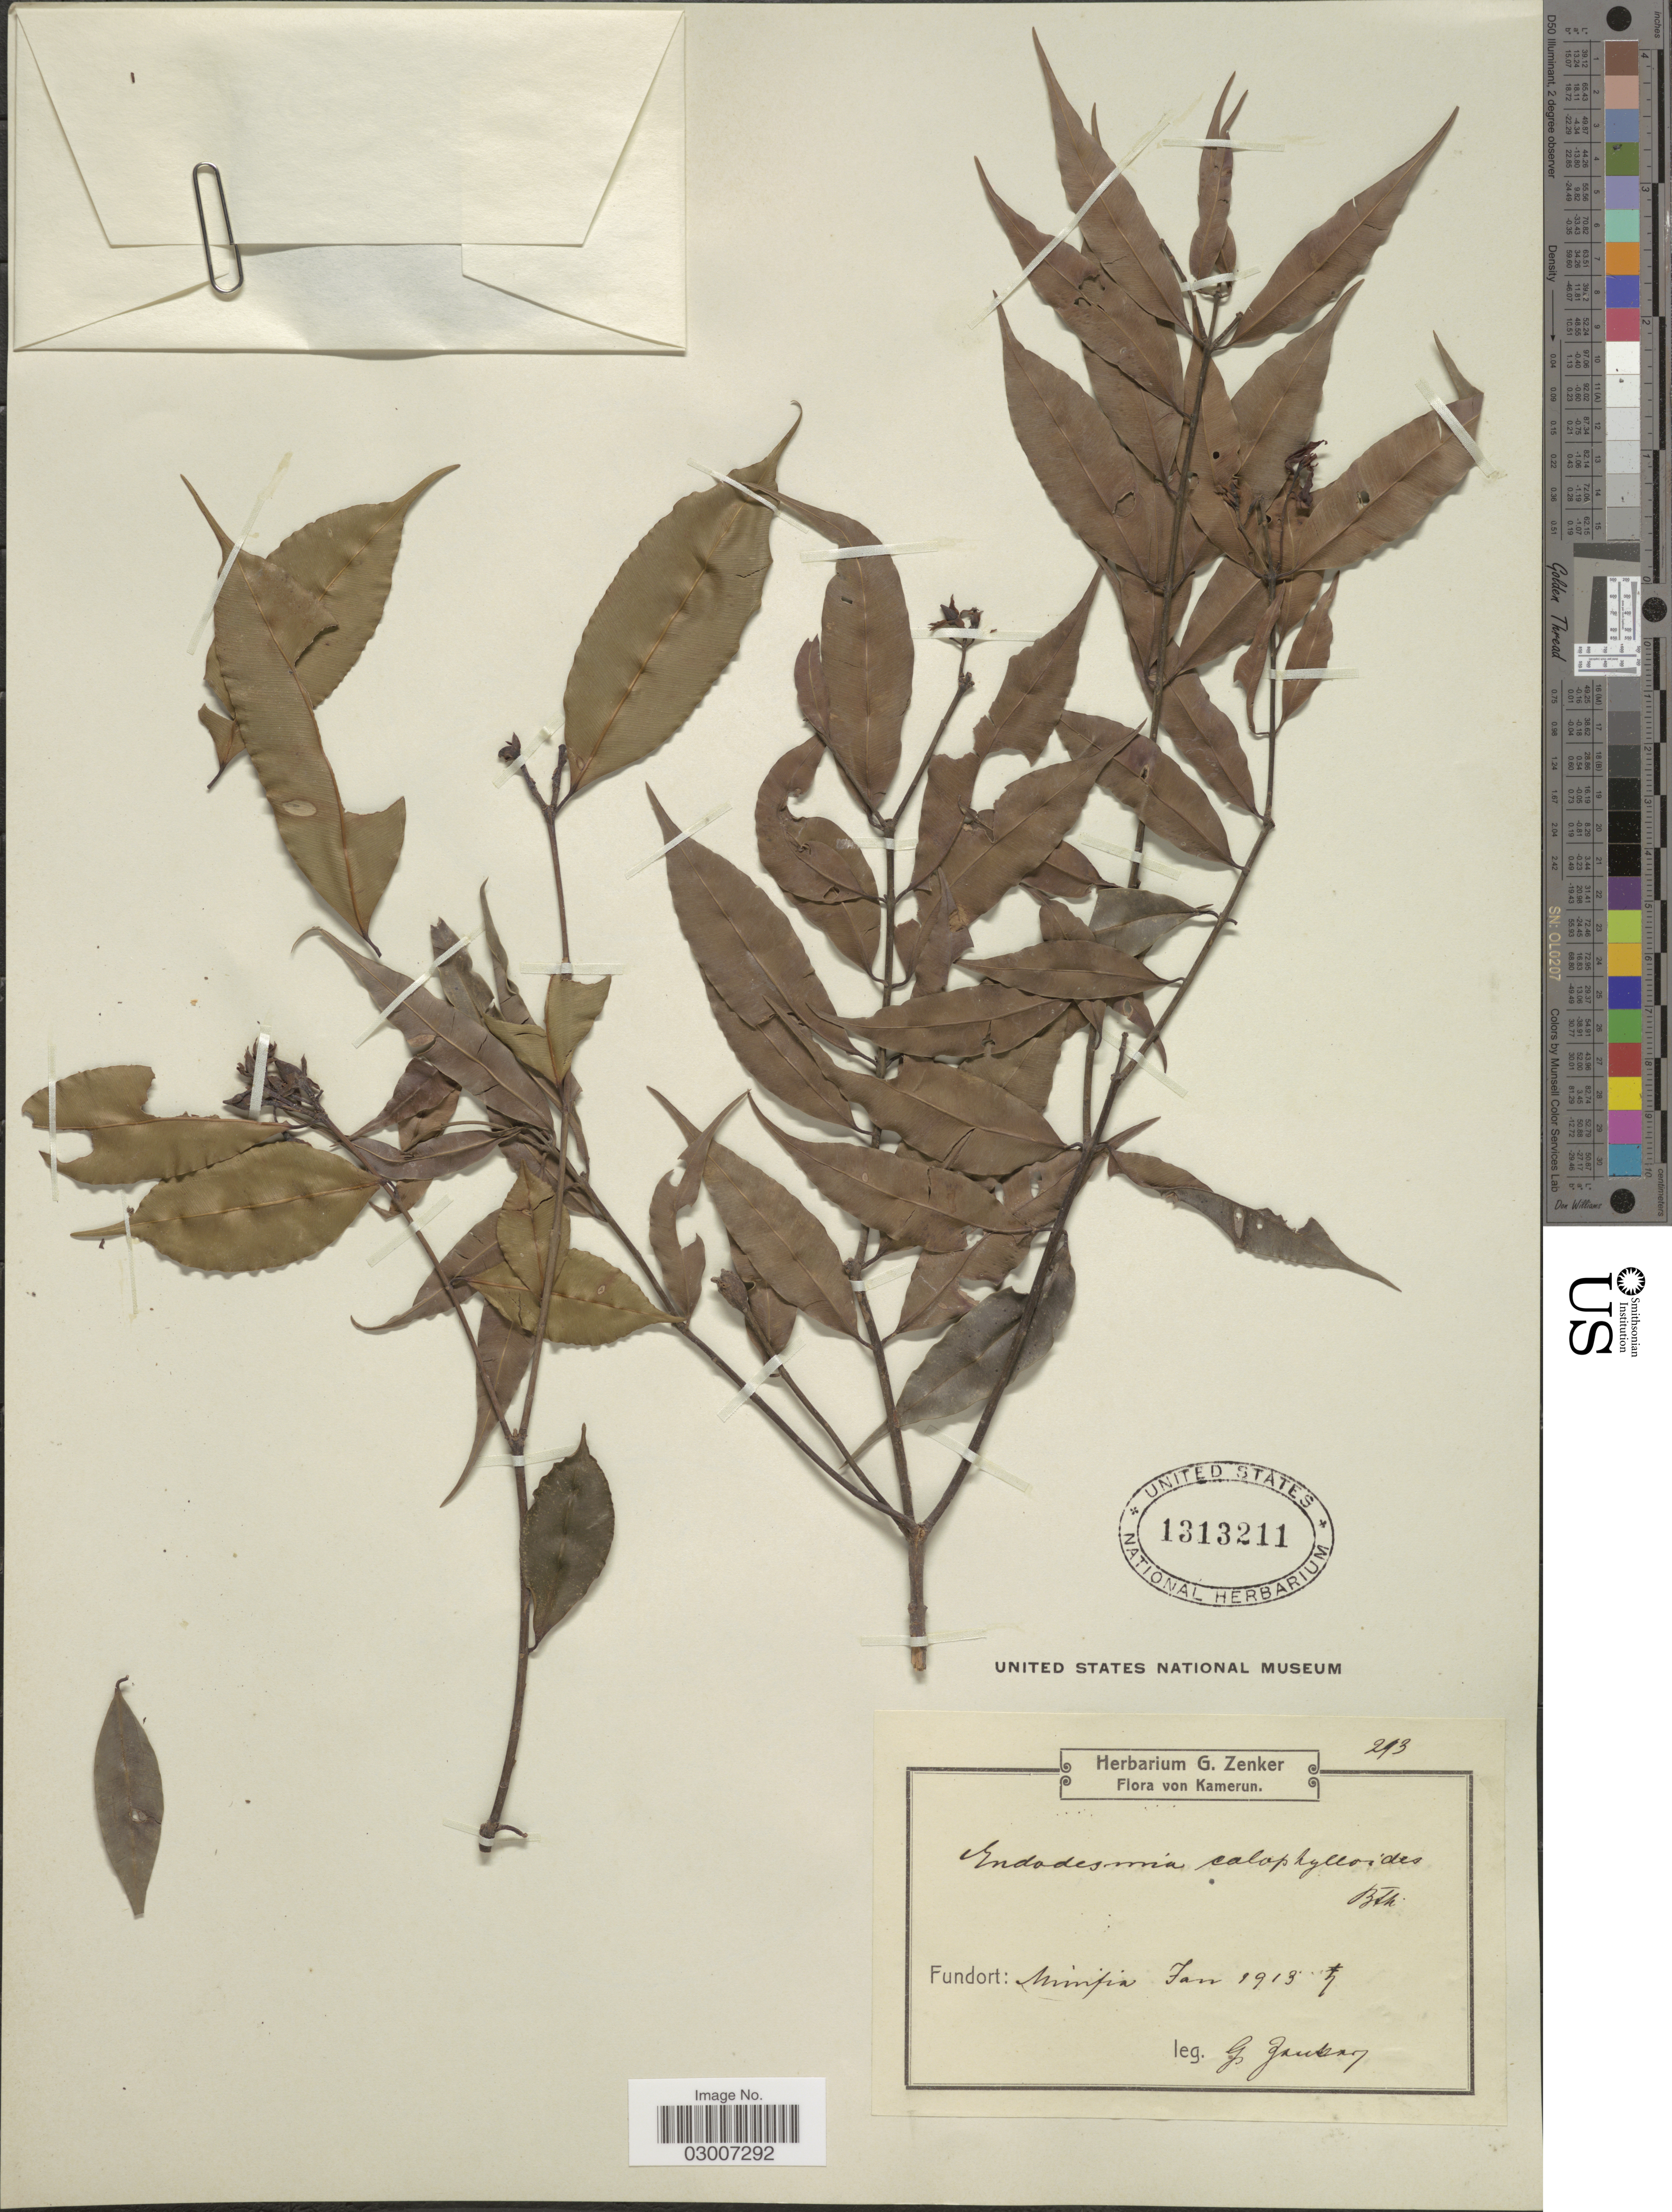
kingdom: Plantae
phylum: Tracheophyta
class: Magnoliopsida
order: Malpighiales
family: Calophyllaceae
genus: Endodesmia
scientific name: Endodesmia calophylloides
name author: Benth.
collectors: G. A. Zenker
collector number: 293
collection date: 1913-01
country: Cameroon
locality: Nimpia.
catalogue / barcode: US 1313211